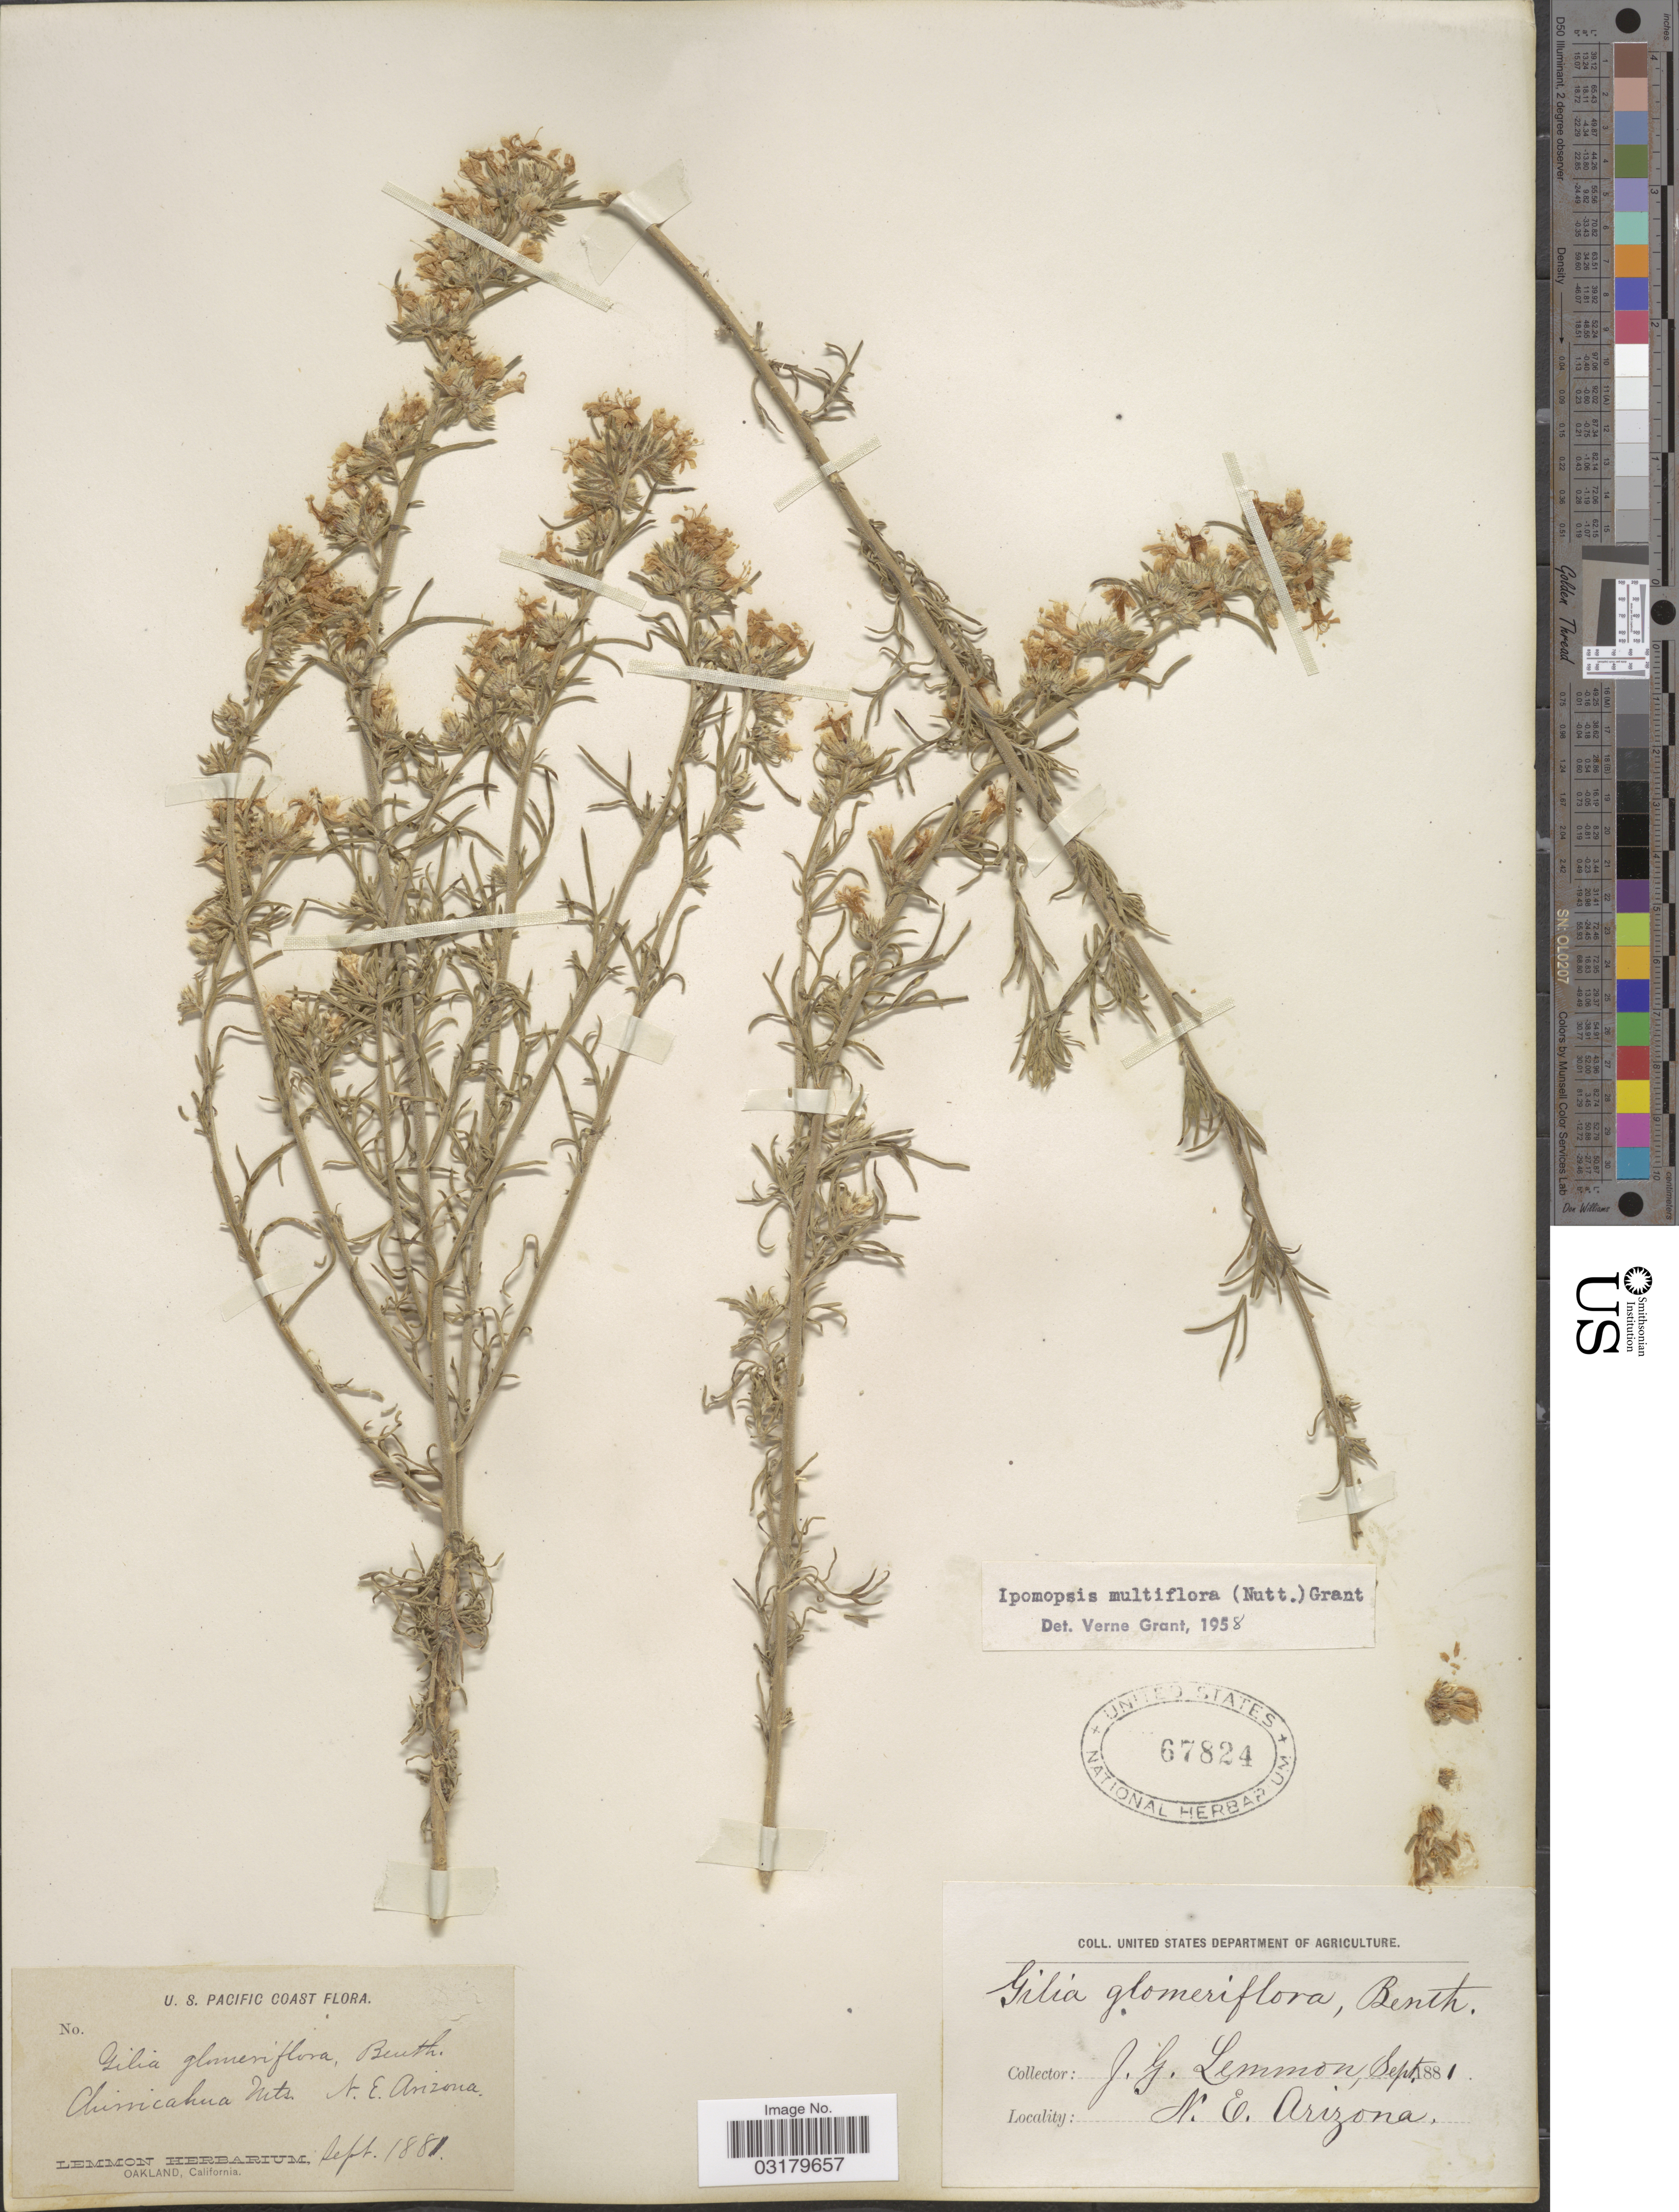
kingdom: Plantae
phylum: Tracheophyta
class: Magnoliopsida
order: Ericales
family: Polemoniaceae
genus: Ipomopsis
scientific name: Ipomopsis multiflora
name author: (Nutt.) V.E. Grant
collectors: J. Lemmon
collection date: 1881-09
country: United States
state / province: Arizona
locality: Chiricahua Mts., N.E. Arizona.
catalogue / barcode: US 67824